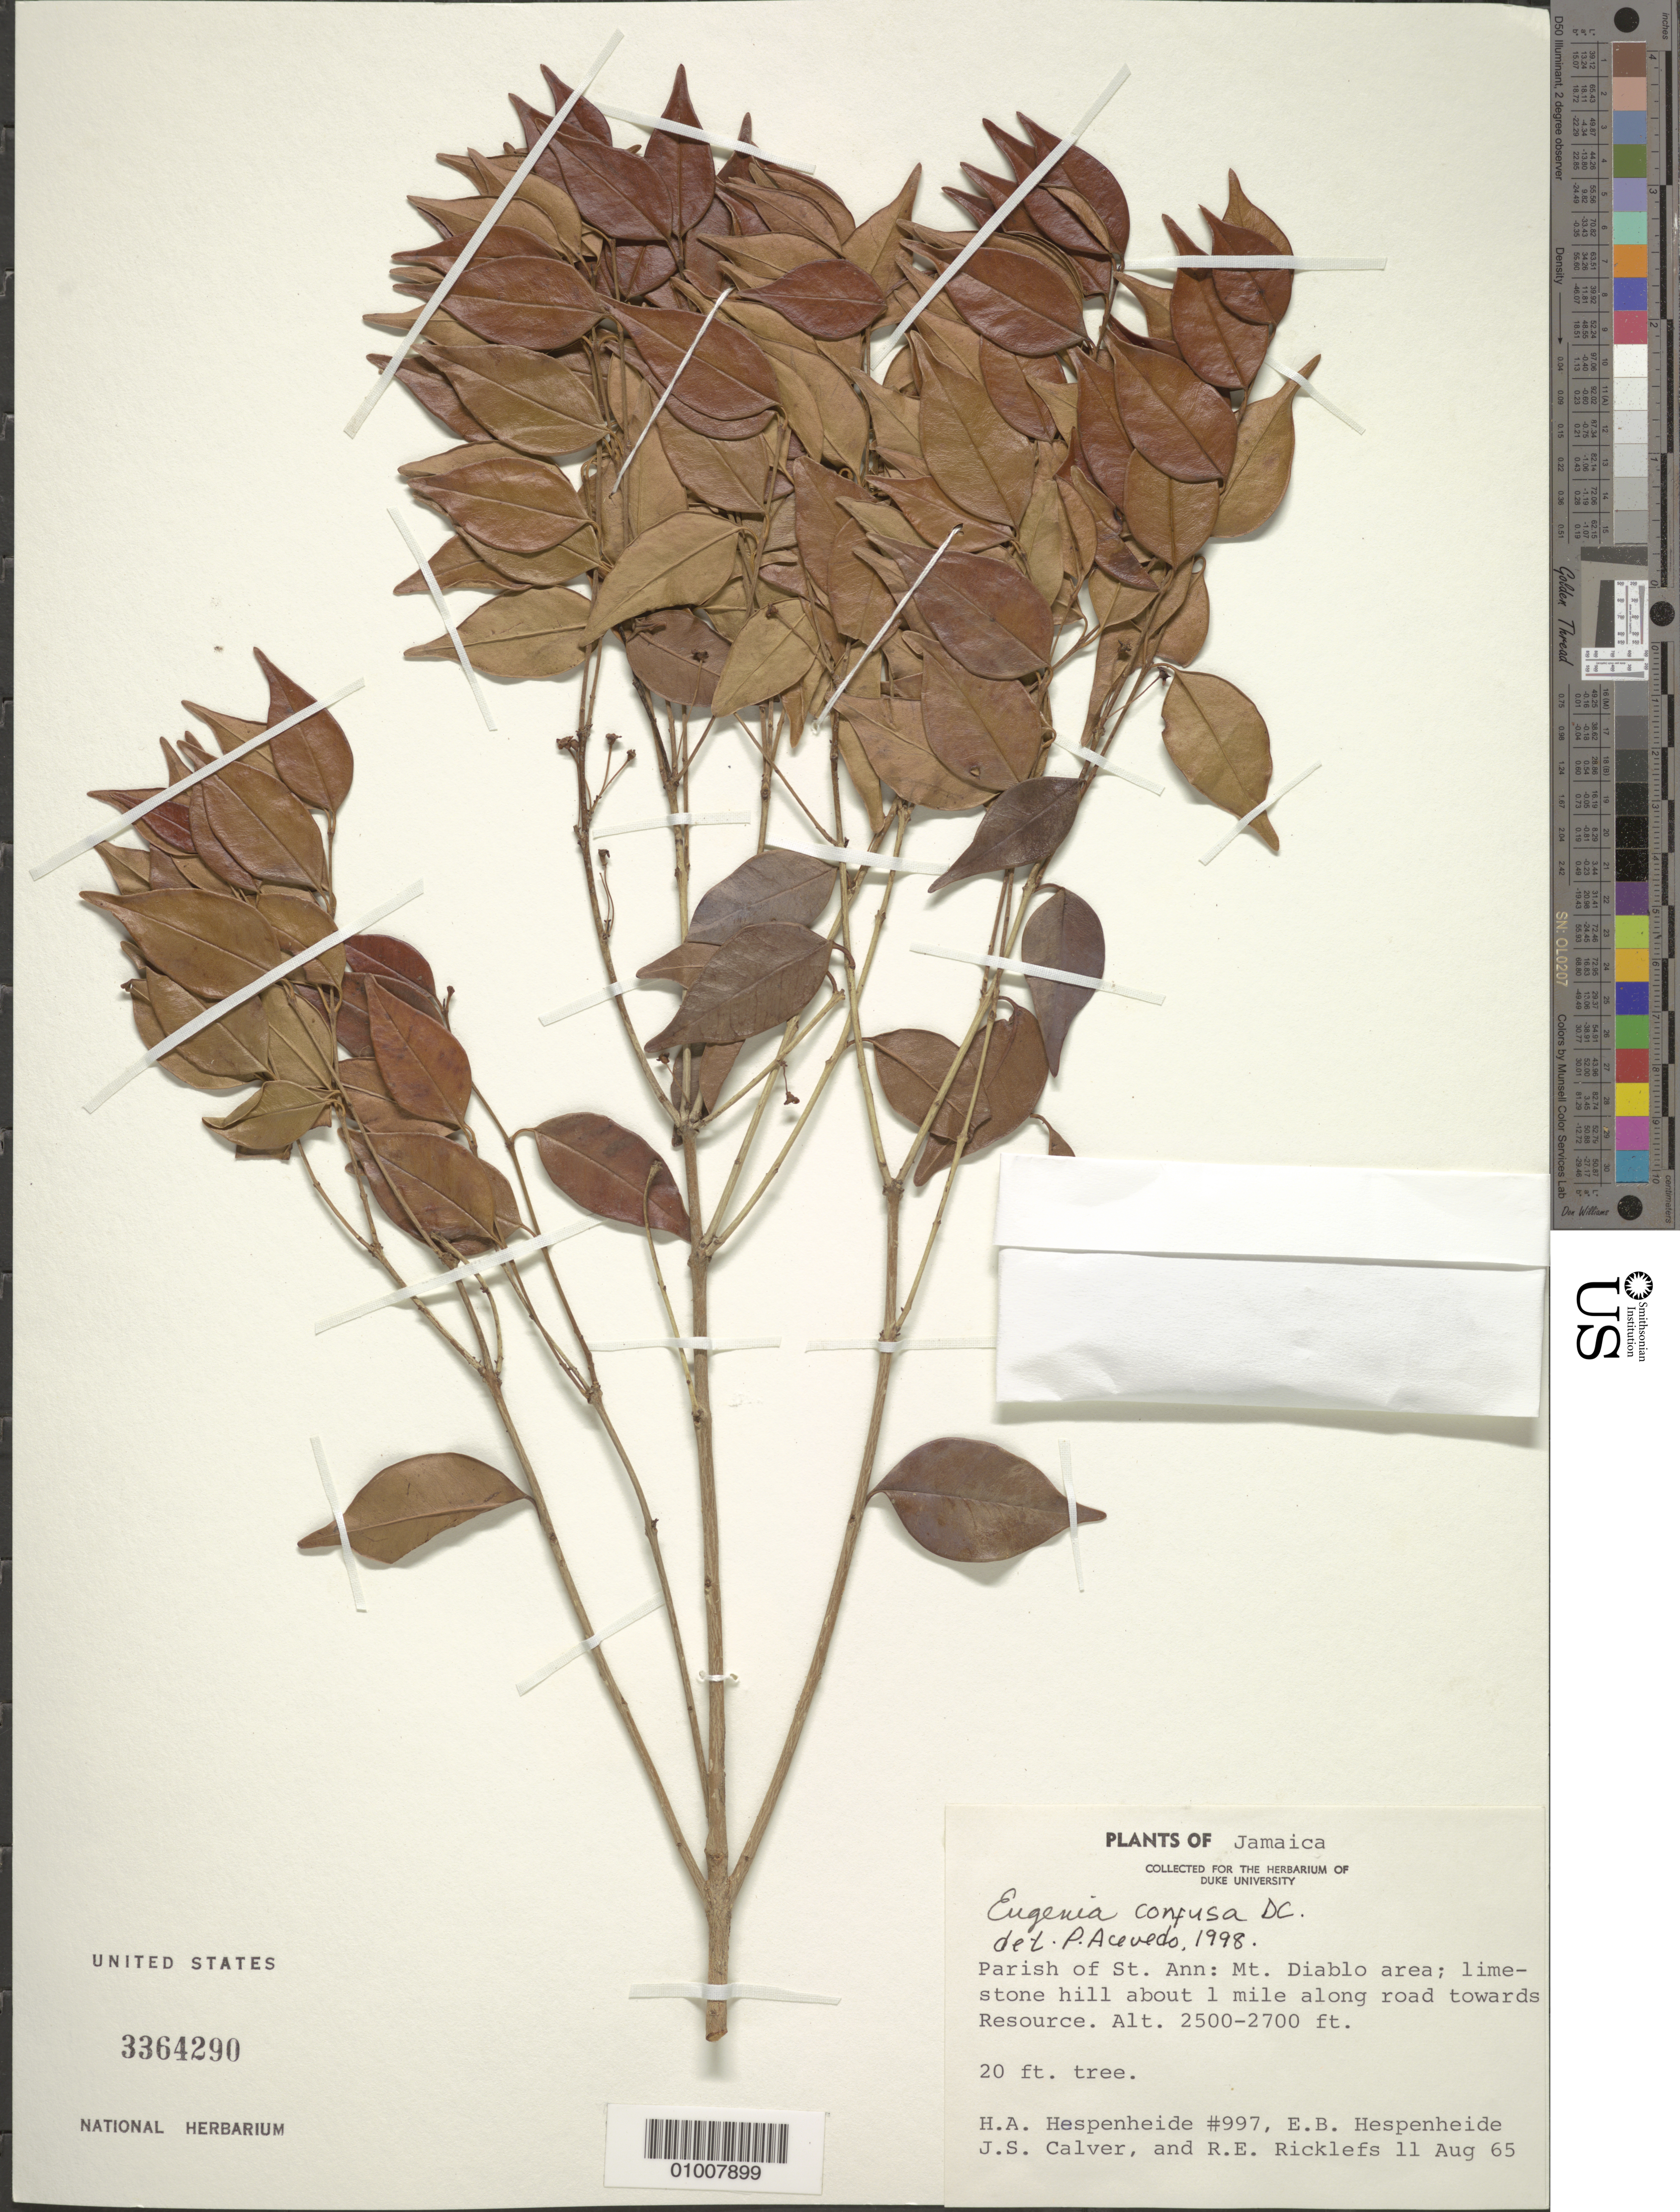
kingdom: Plantae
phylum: Tracheophyta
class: Magnoliopsida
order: Myrtales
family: Myrtaceae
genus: Eugenia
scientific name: Eugenia confusa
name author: DC.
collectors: H. A. Hespenheide, E. Hespenheide, J. Calver & R. Ricklefs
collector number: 997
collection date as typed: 11 Aug 1965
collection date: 1965-08-11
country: Jamaica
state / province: Saint Ann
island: Jamaica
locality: Mt. Diablo area; hill about 1 mile along road towards Resource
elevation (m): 762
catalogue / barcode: US 3364290